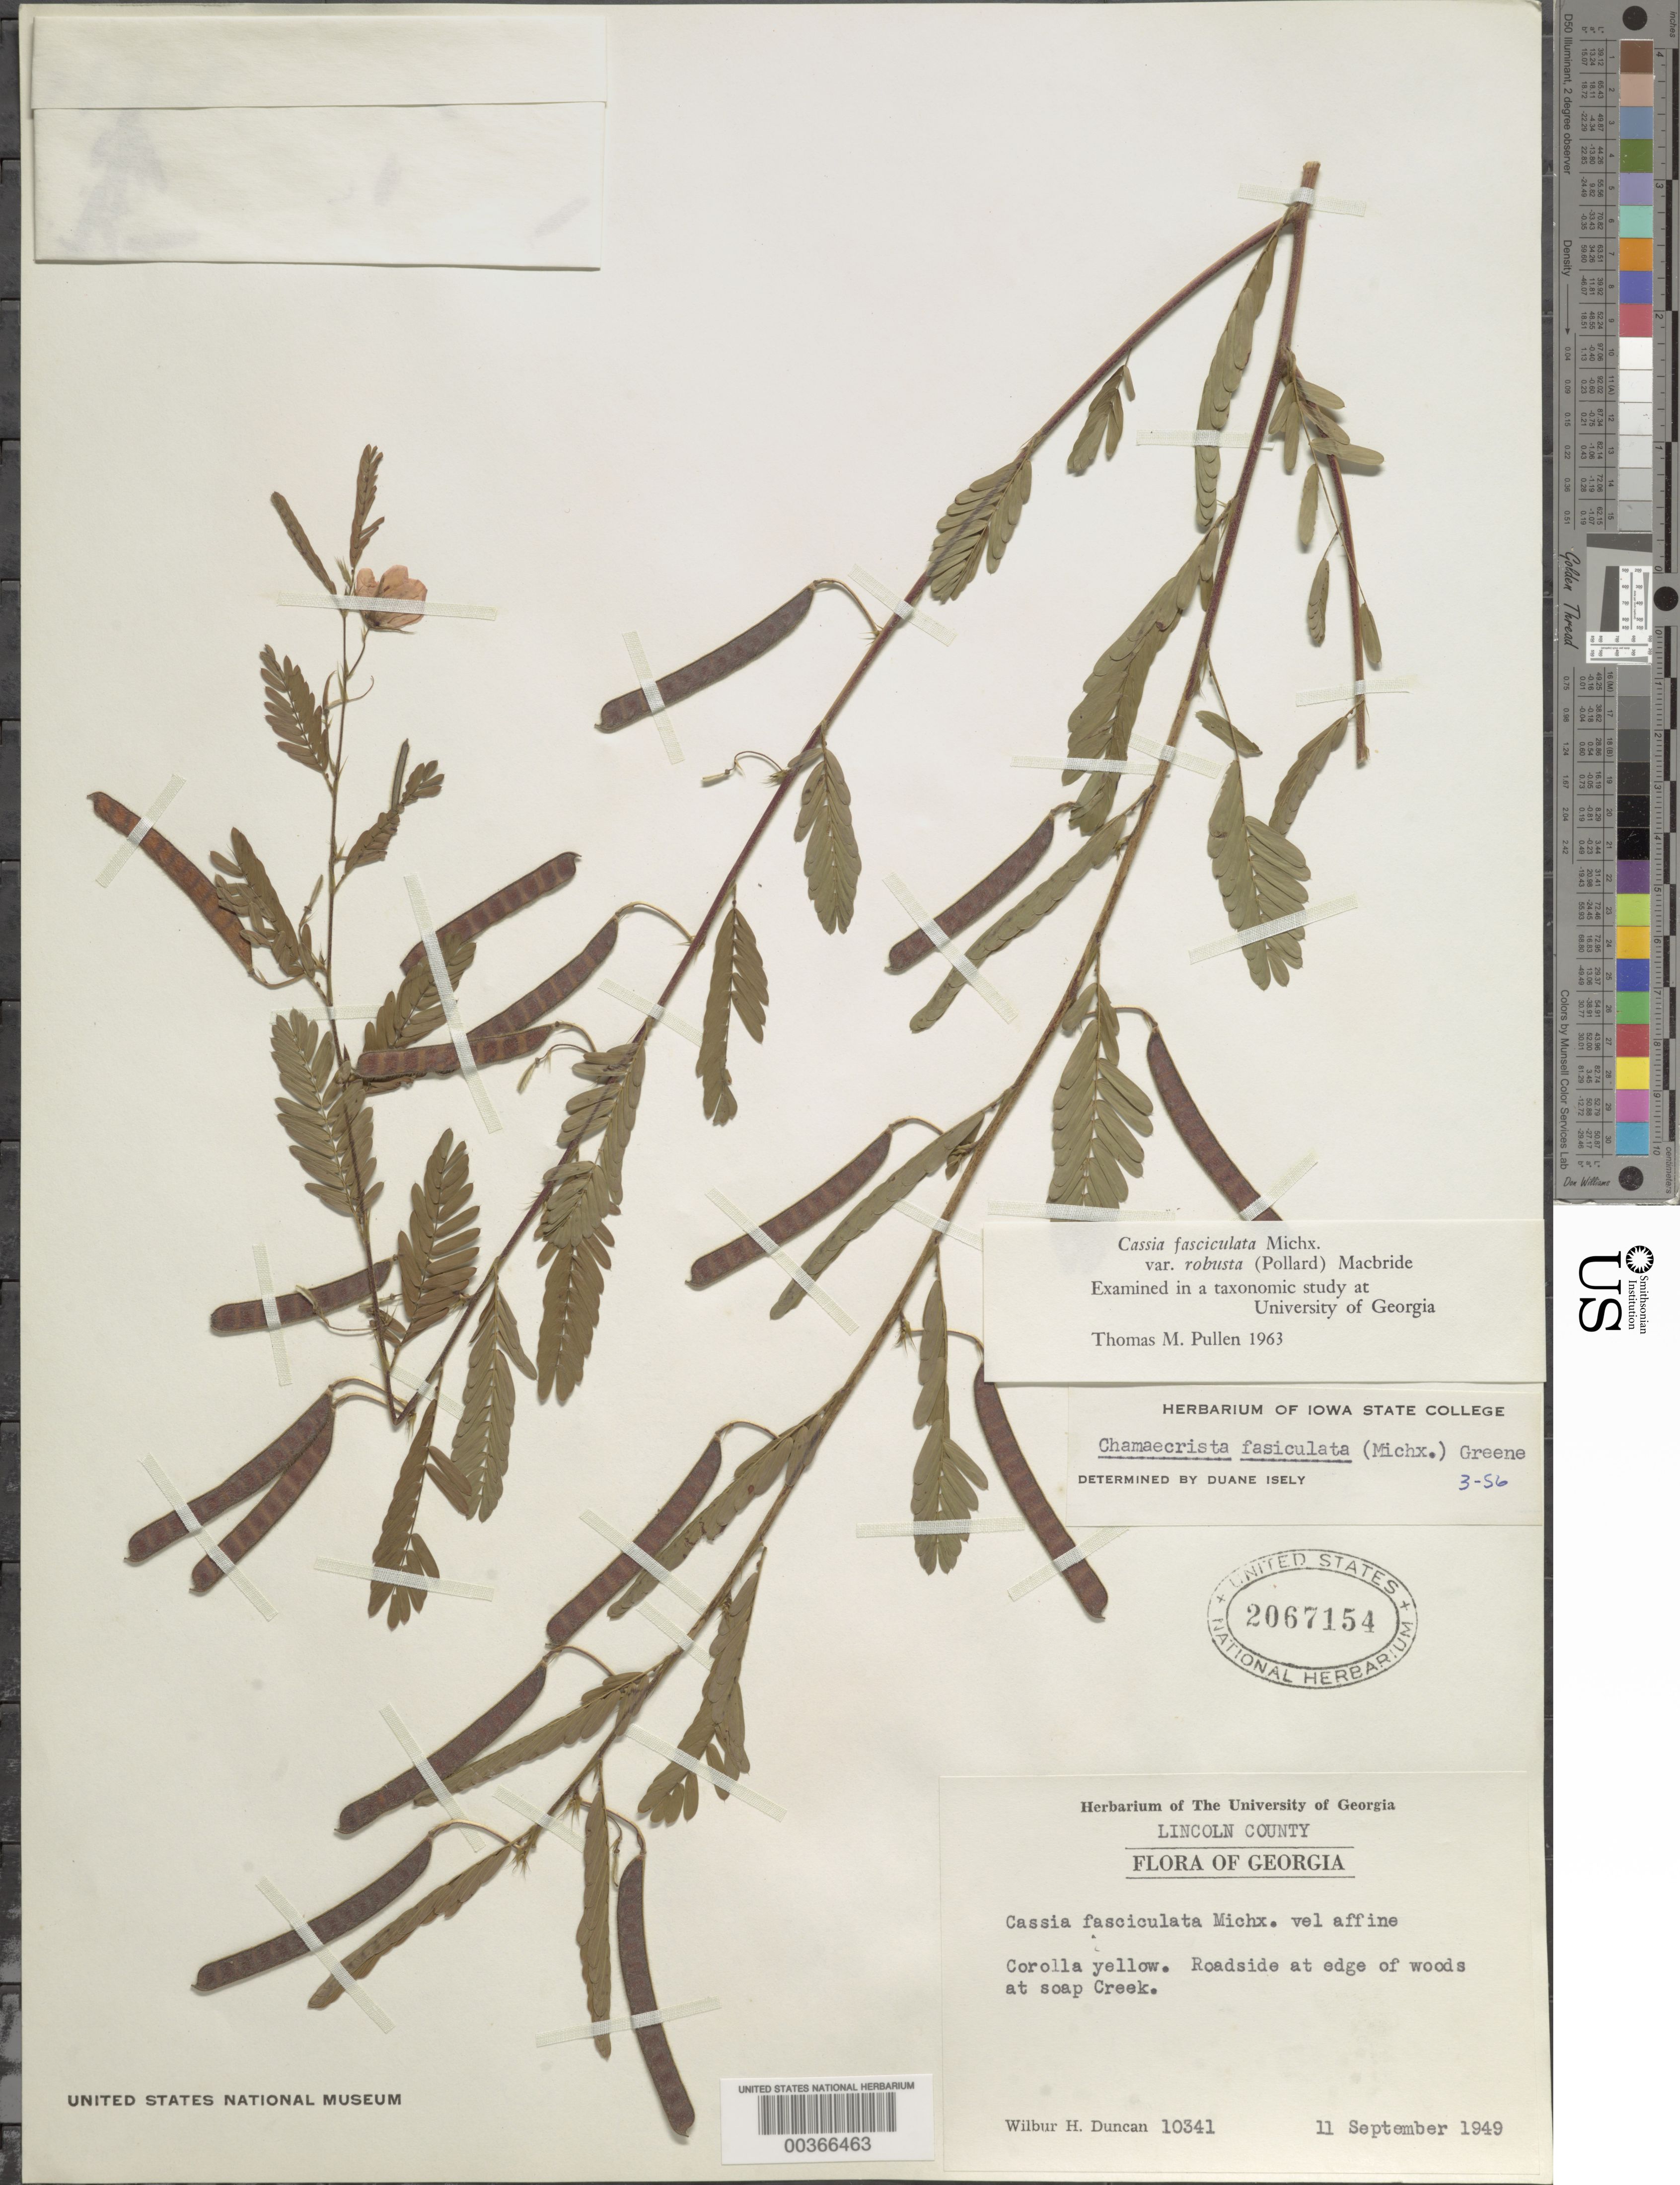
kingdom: Plantae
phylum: Tracheophyta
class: Magnoliopsida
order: Fabales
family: Fabaceae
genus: Chamaecrista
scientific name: Chamaecrista fasciculata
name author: (Michx.) Greene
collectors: W. H. Duncan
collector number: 10341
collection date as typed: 11 Sep 1949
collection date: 1949-09-11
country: United States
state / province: Georgia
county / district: Lincoln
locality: At soap creek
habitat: Roadside at edge of woods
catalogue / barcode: US 2067154